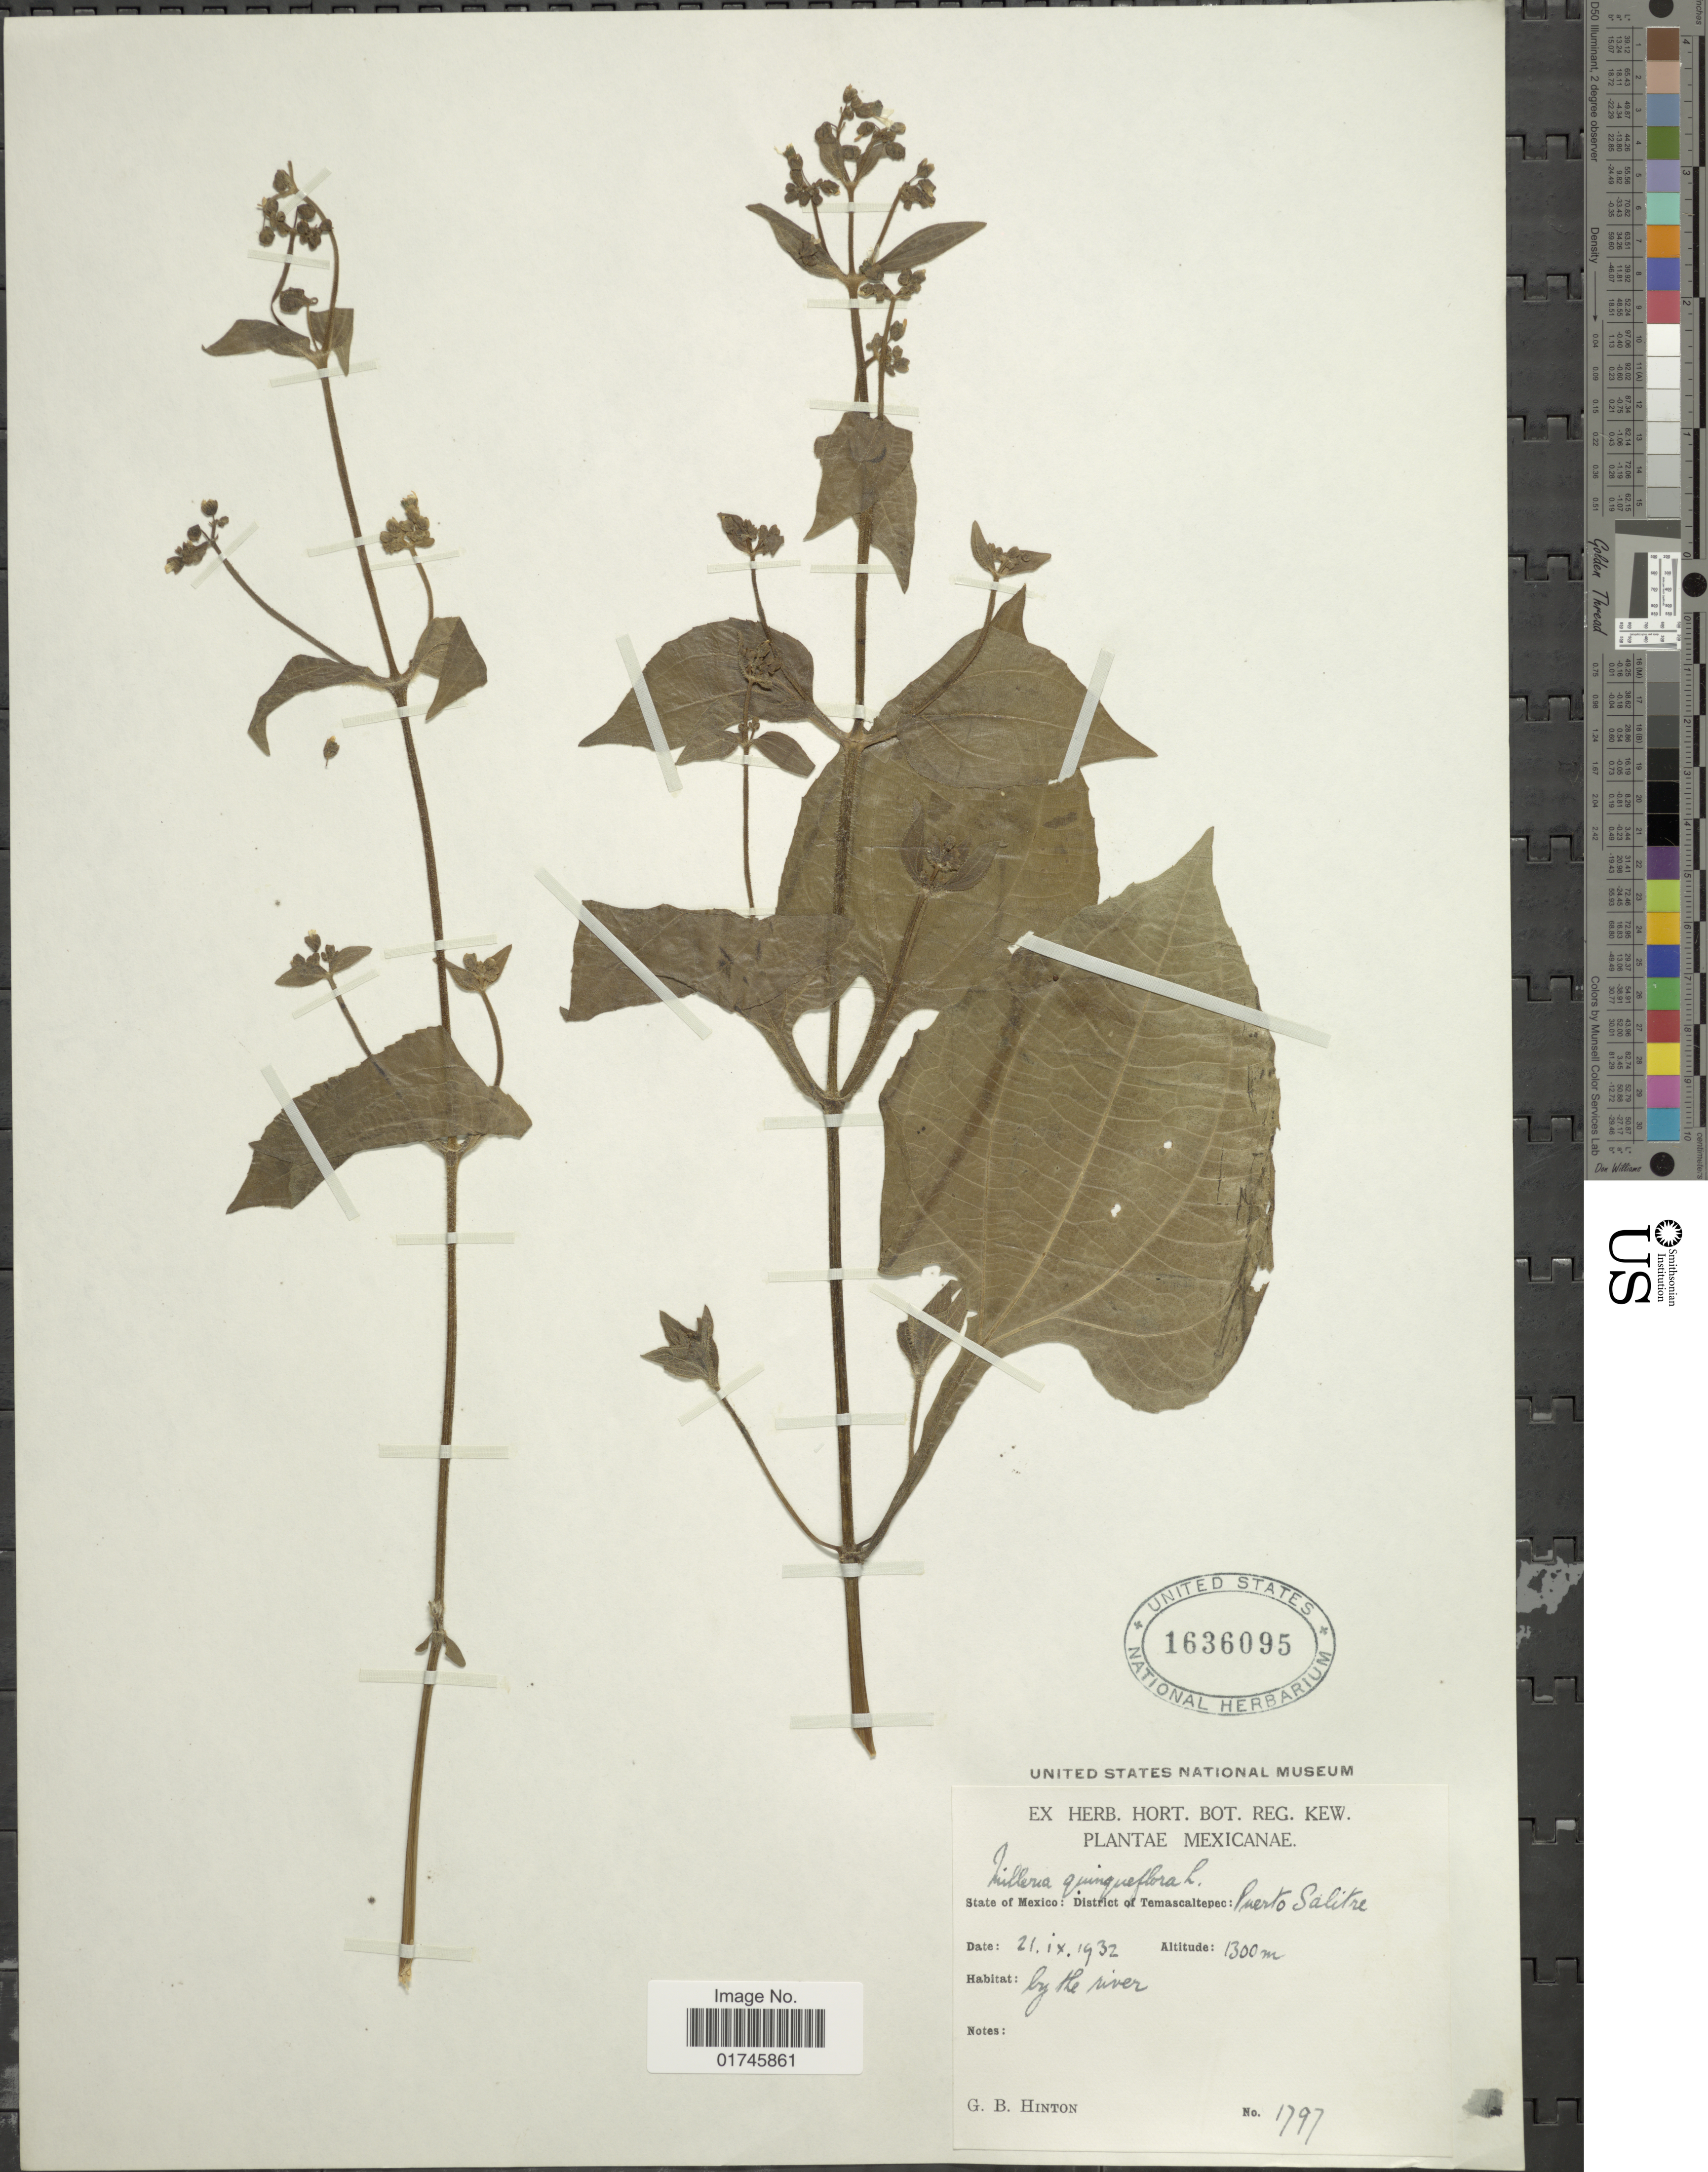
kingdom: Plantae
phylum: Tracheophyta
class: Magnoliopsida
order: Asterales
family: Asteraceae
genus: Milleria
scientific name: Milleria quinqueflora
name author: L.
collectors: G. B. Hinton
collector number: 1797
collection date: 1932-09-21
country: Mexico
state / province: México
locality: State of Mexico: District of Temascaltepec: Puerto Salitre.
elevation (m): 1300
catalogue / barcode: US 1636095